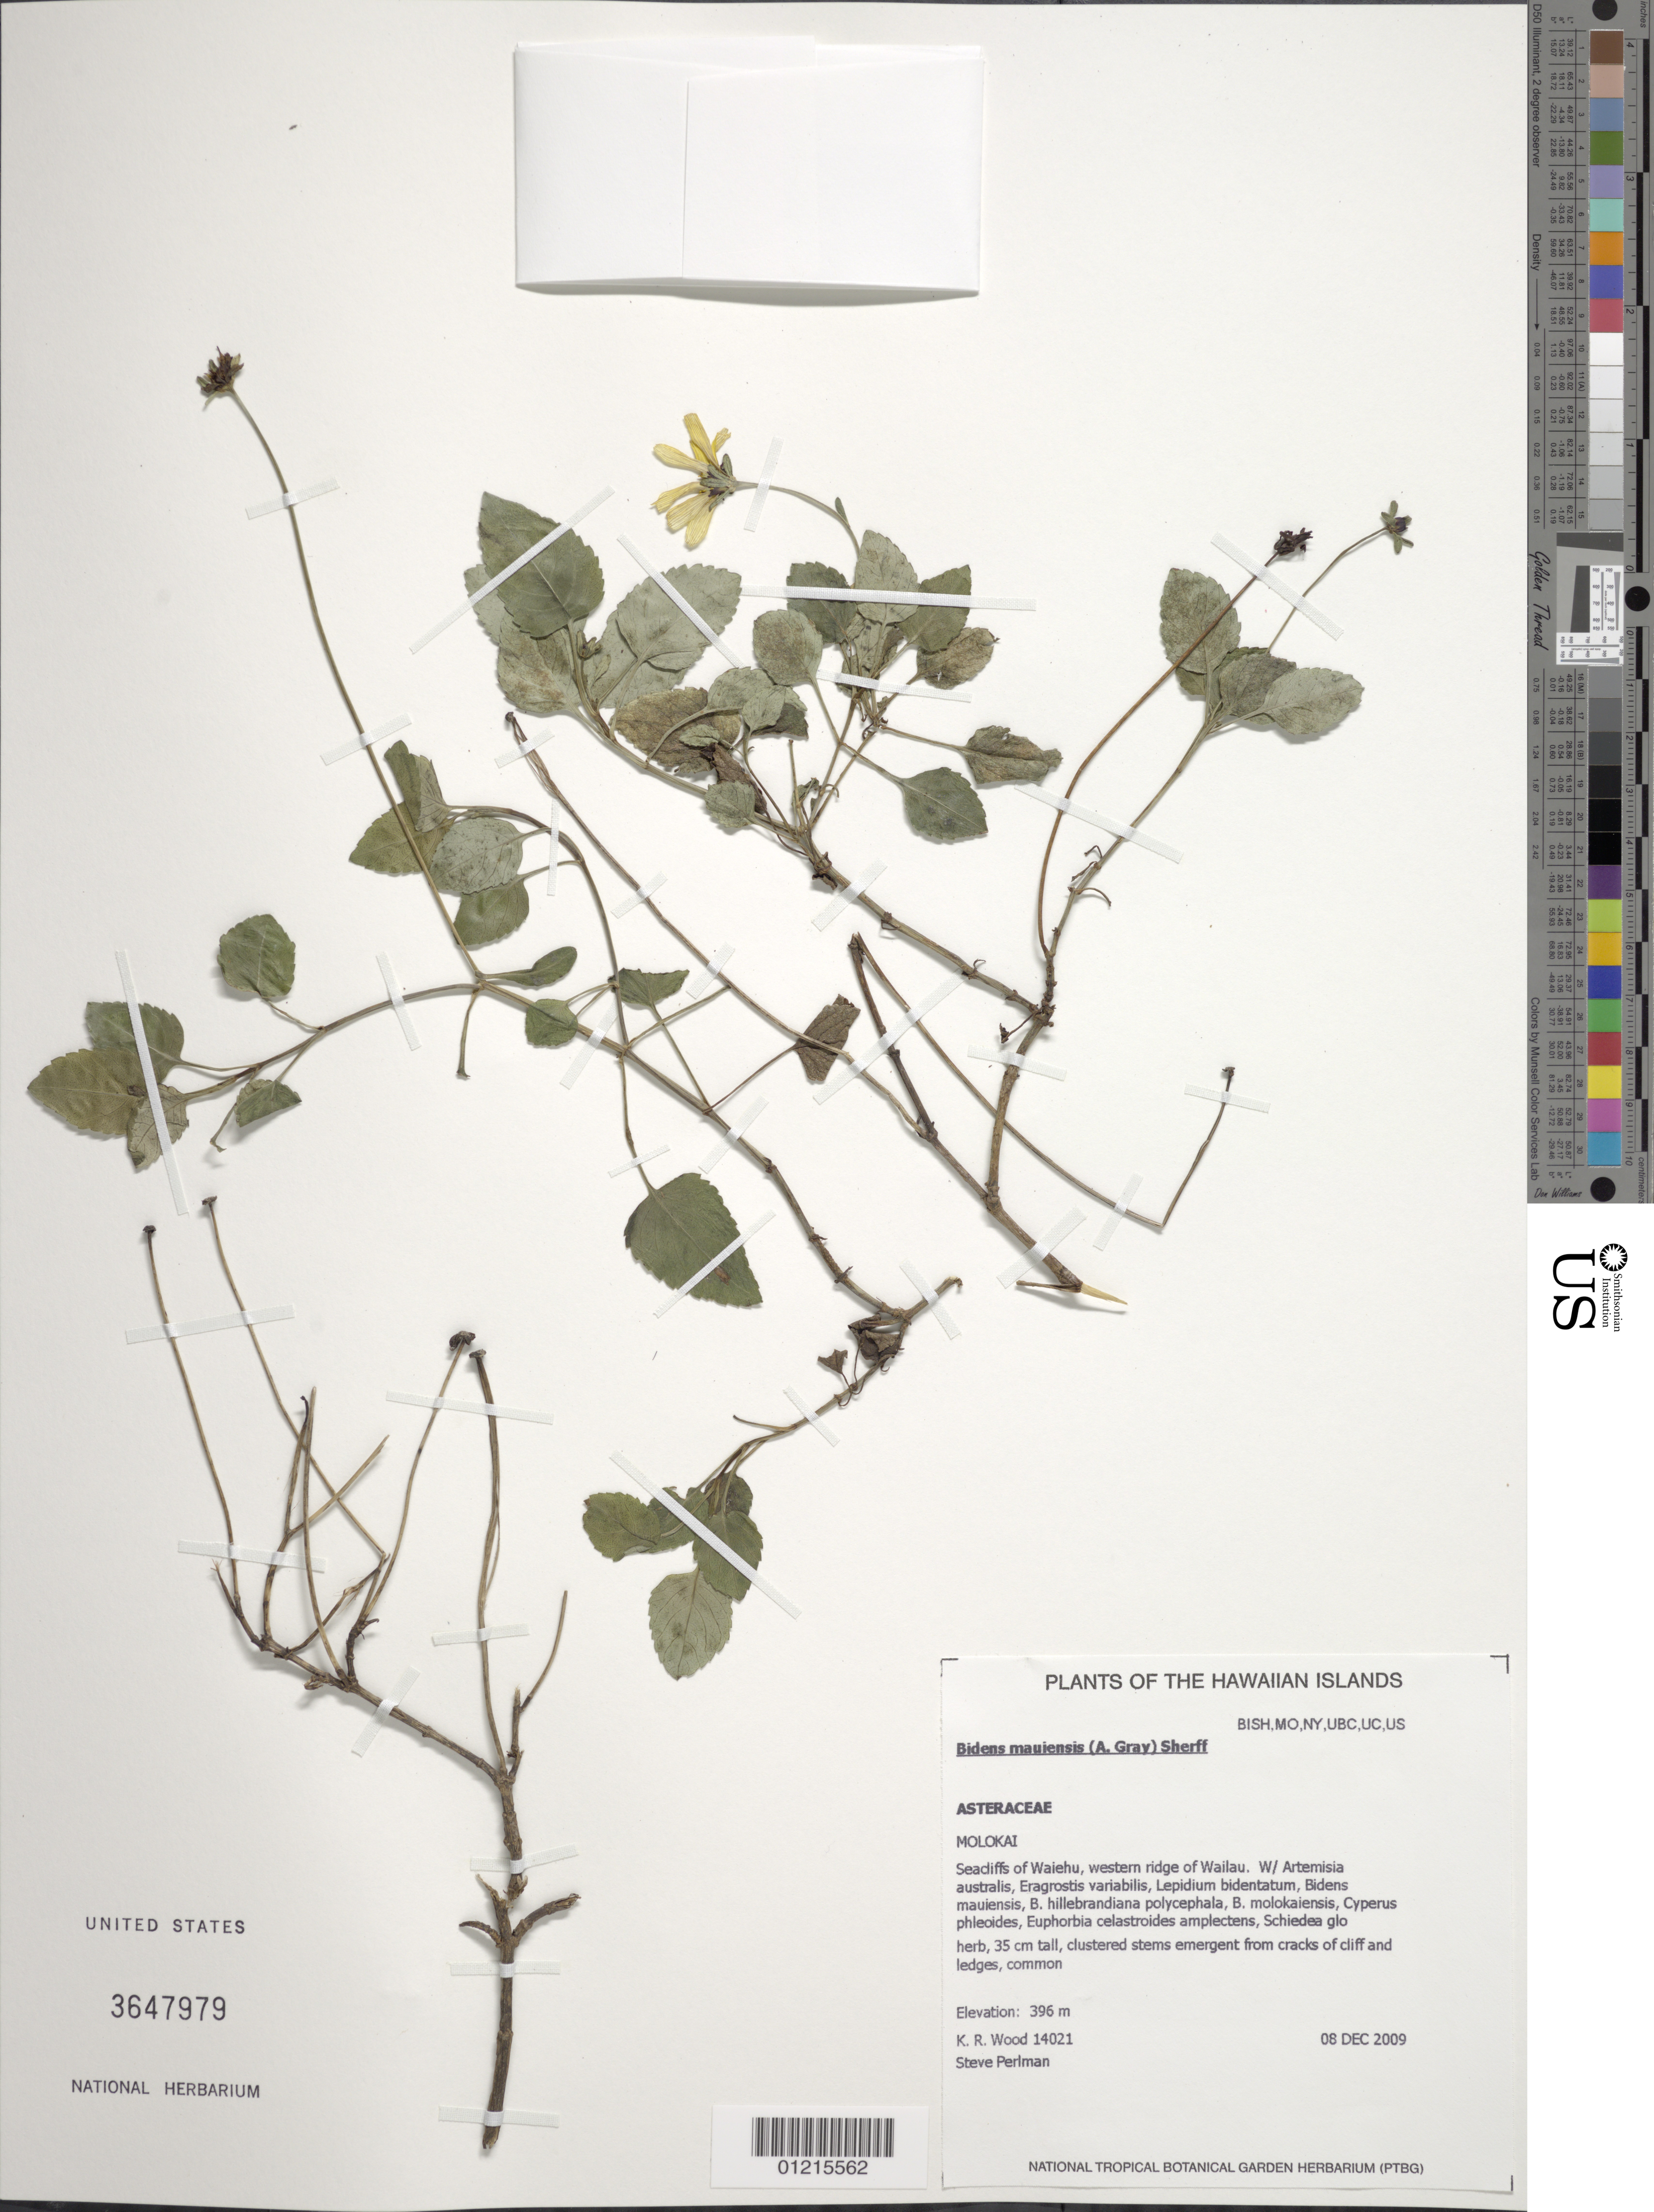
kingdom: Plantae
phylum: Tracheophyta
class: Magnoliopsida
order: Asterales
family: Asteraceae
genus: Bidens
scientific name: Bidens populifolia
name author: Sherff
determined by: Liris Barbosa da Silva, María, (UEFS (HUEFS)), Universidade Estadual de Feira de Santana (BRAZIL)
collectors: K. R. Wood & S. P. Perlman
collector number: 14021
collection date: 2009-12-08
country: United States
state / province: Hawaii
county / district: Maui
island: Moloka'i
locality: Seacliffs of Waiehu, western ridge of Wailau.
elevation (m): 396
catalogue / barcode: US 3647979